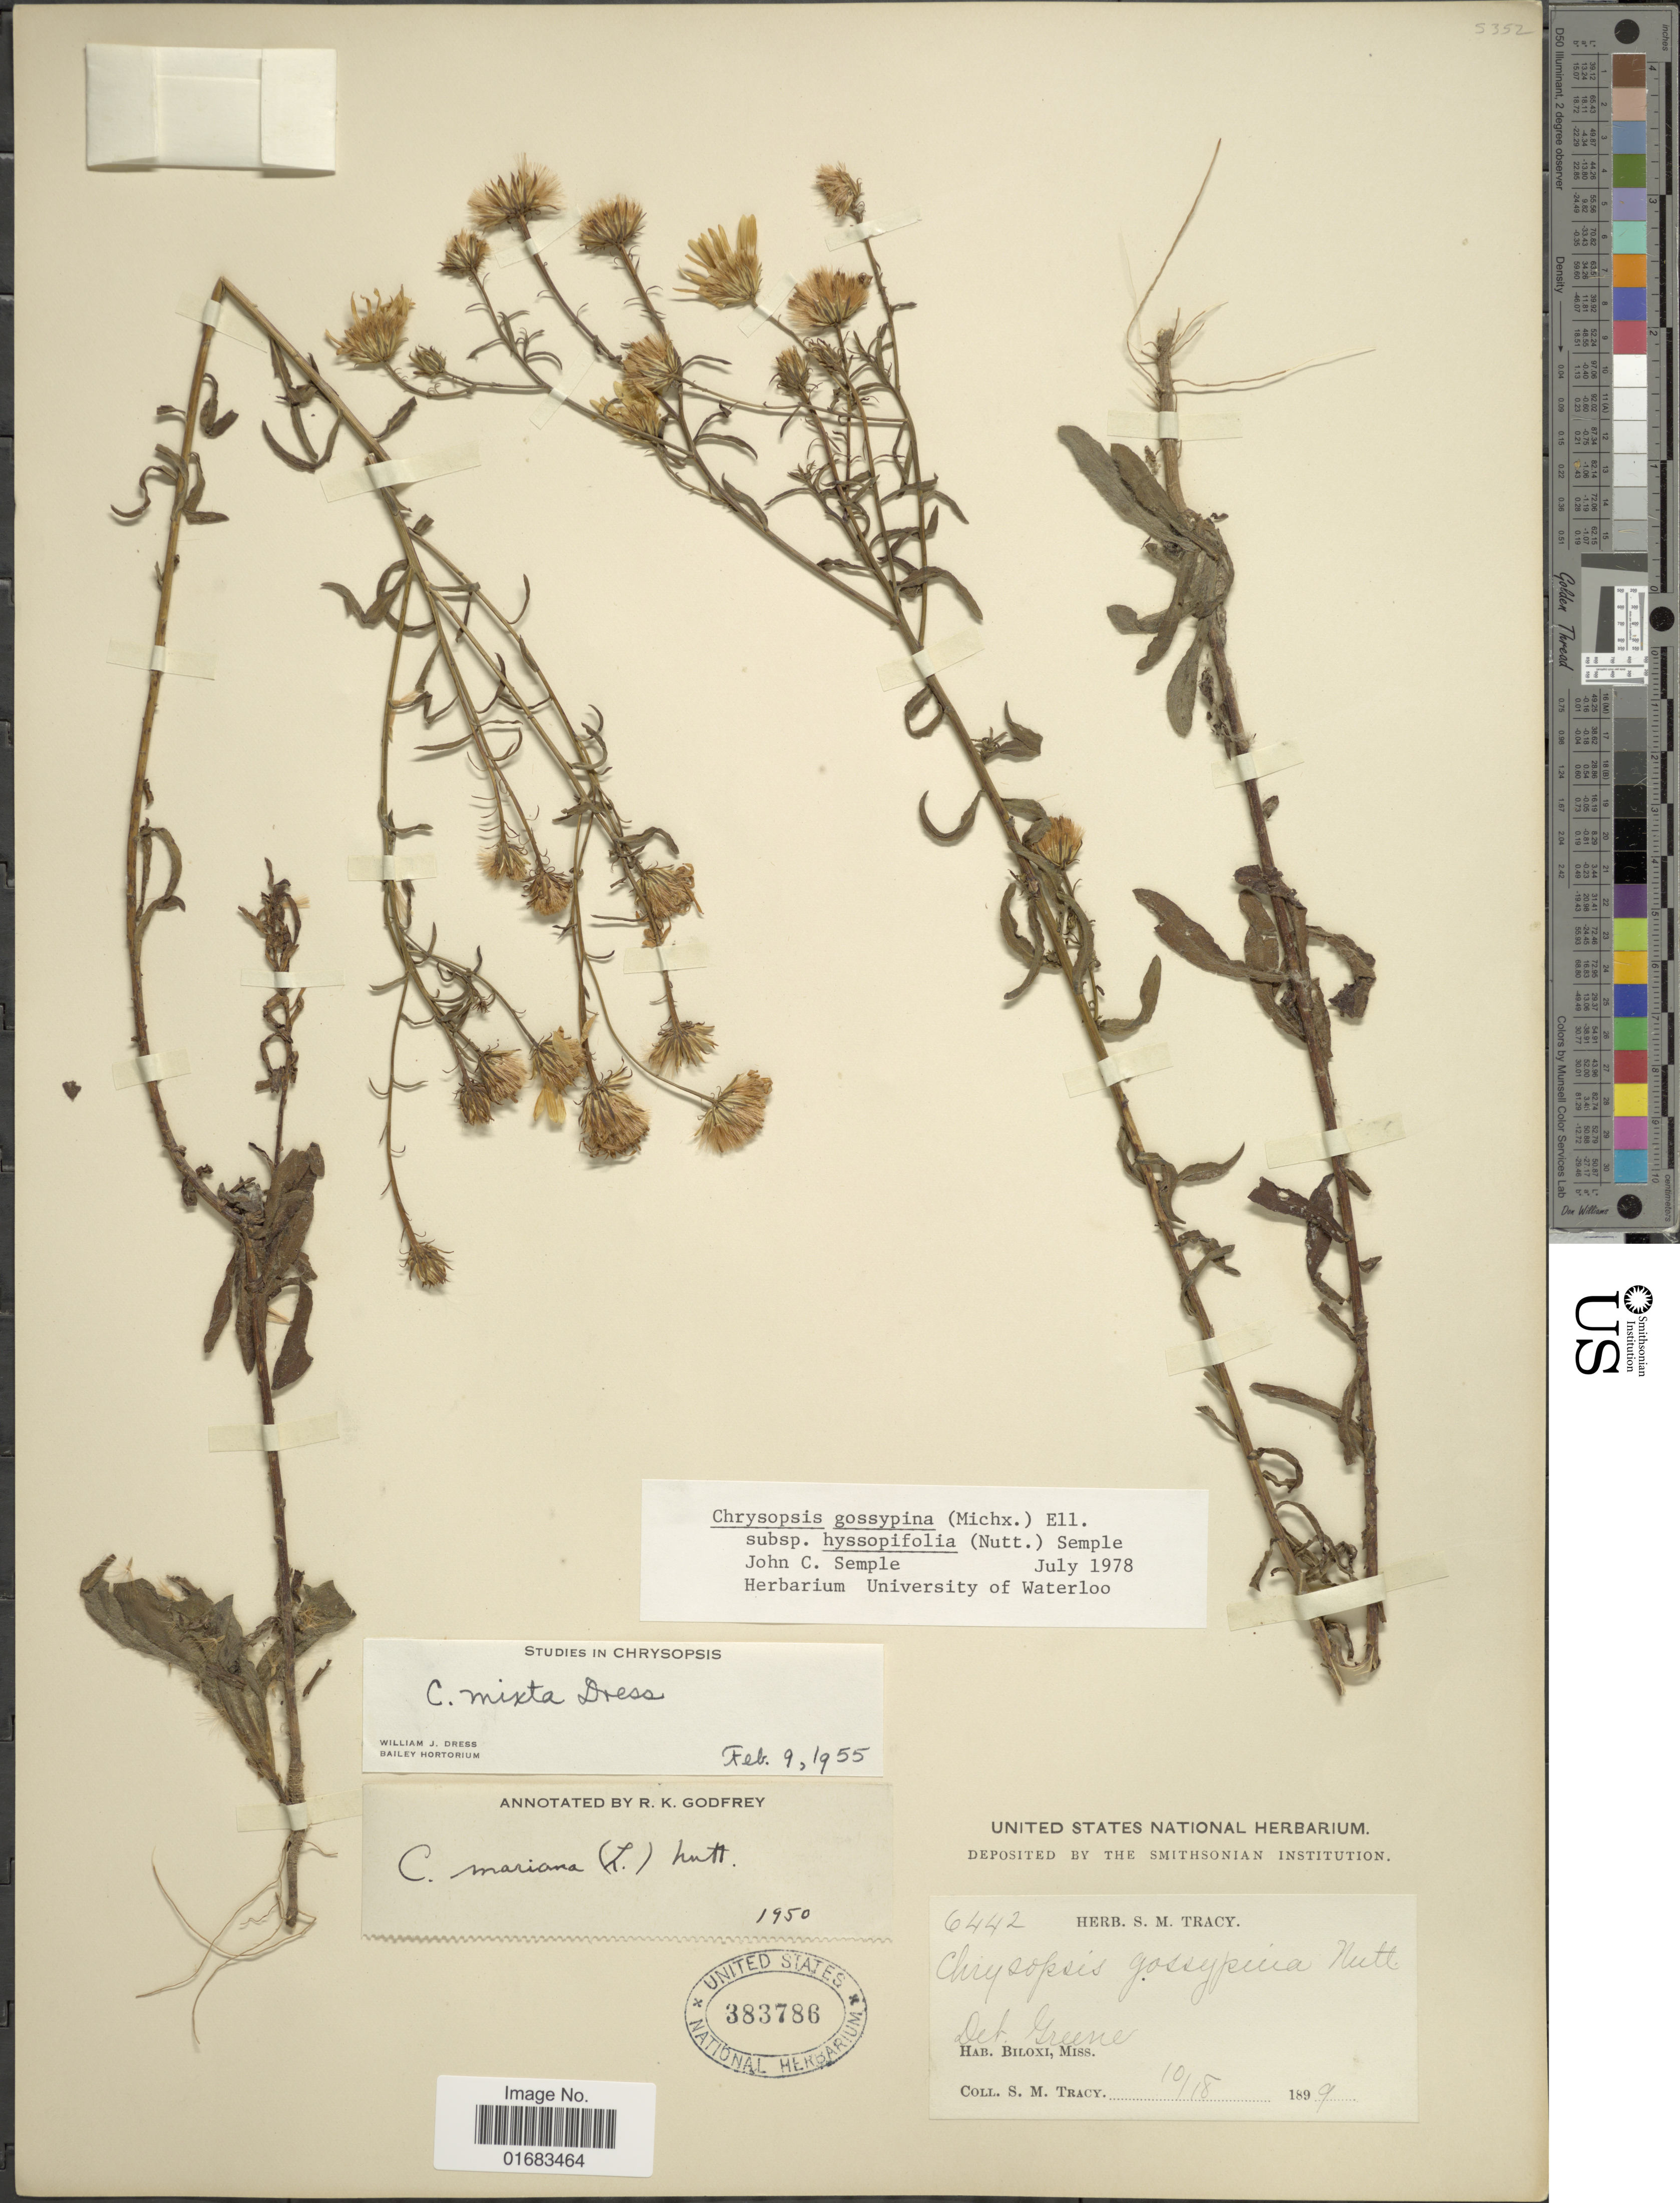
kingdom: Plantae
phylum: Tracheophyta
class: Magnoliopsida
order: Asterales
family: Asteraceae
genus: Chrysopsis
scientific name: Chrysopsis gossypina subsp. hyssopifolia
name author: (Nutt.) Semple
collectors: S. M. Tracy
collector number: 6442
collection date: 1899-10-18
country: United States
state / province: Mississippi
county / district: Harrison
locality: Biloxi.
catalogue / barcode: US 383786